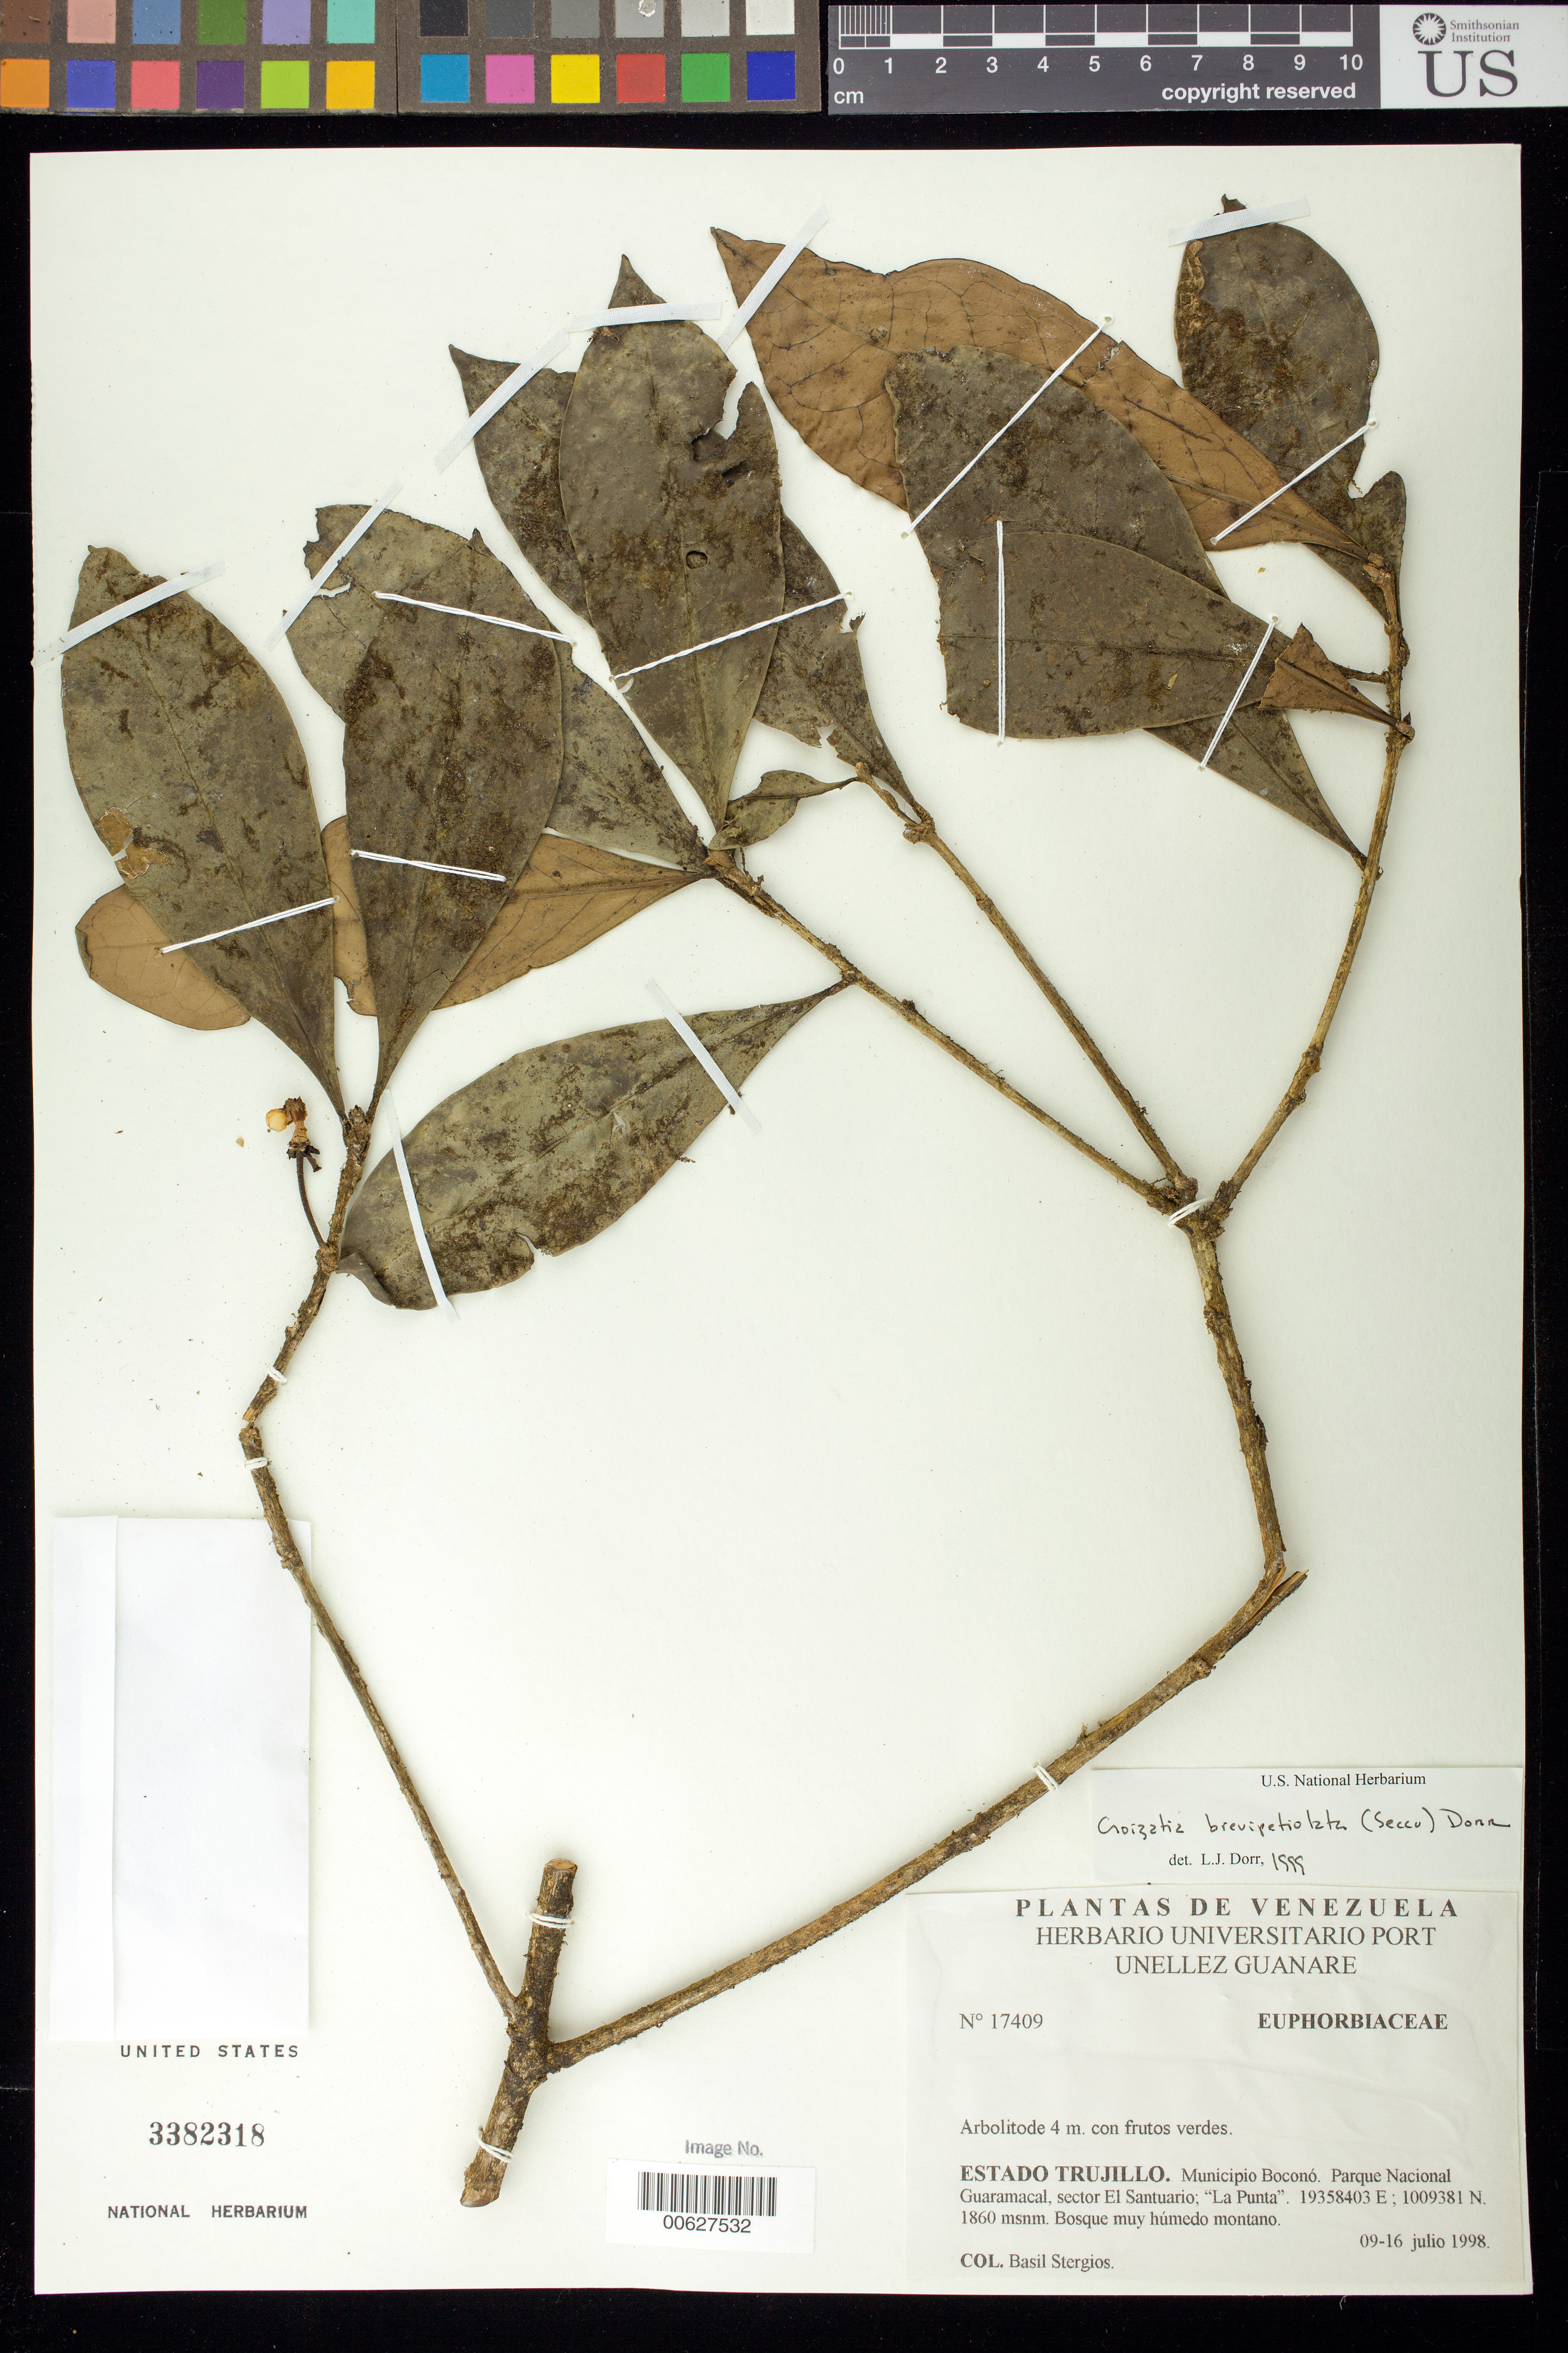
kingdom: Plantae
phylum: Tracheophyta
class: Magnoliopsida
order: Malpighiales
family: Phyllanthaceae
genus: Croizatia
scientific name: Croizatia brevipetiolata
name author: (Secco) Dorr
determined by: Dorr, L. J., (BOT), Smithsonian Institution - National Museum of Natural History (UNITED STATES)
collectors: B. G. Stergios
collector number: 17409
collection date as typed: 09 Jul 1998 to 16 Jul 1998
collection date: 1998-07-09/1998-07-16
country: Venezuela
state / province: Trujillo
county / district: Boconó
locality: Parque Nacional Guaramacal, Sector El Santuario, La Punta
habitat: Bosque muy húmedo montano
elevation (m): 1860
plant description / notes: AAU, PORT, US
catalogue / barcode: US 3382318